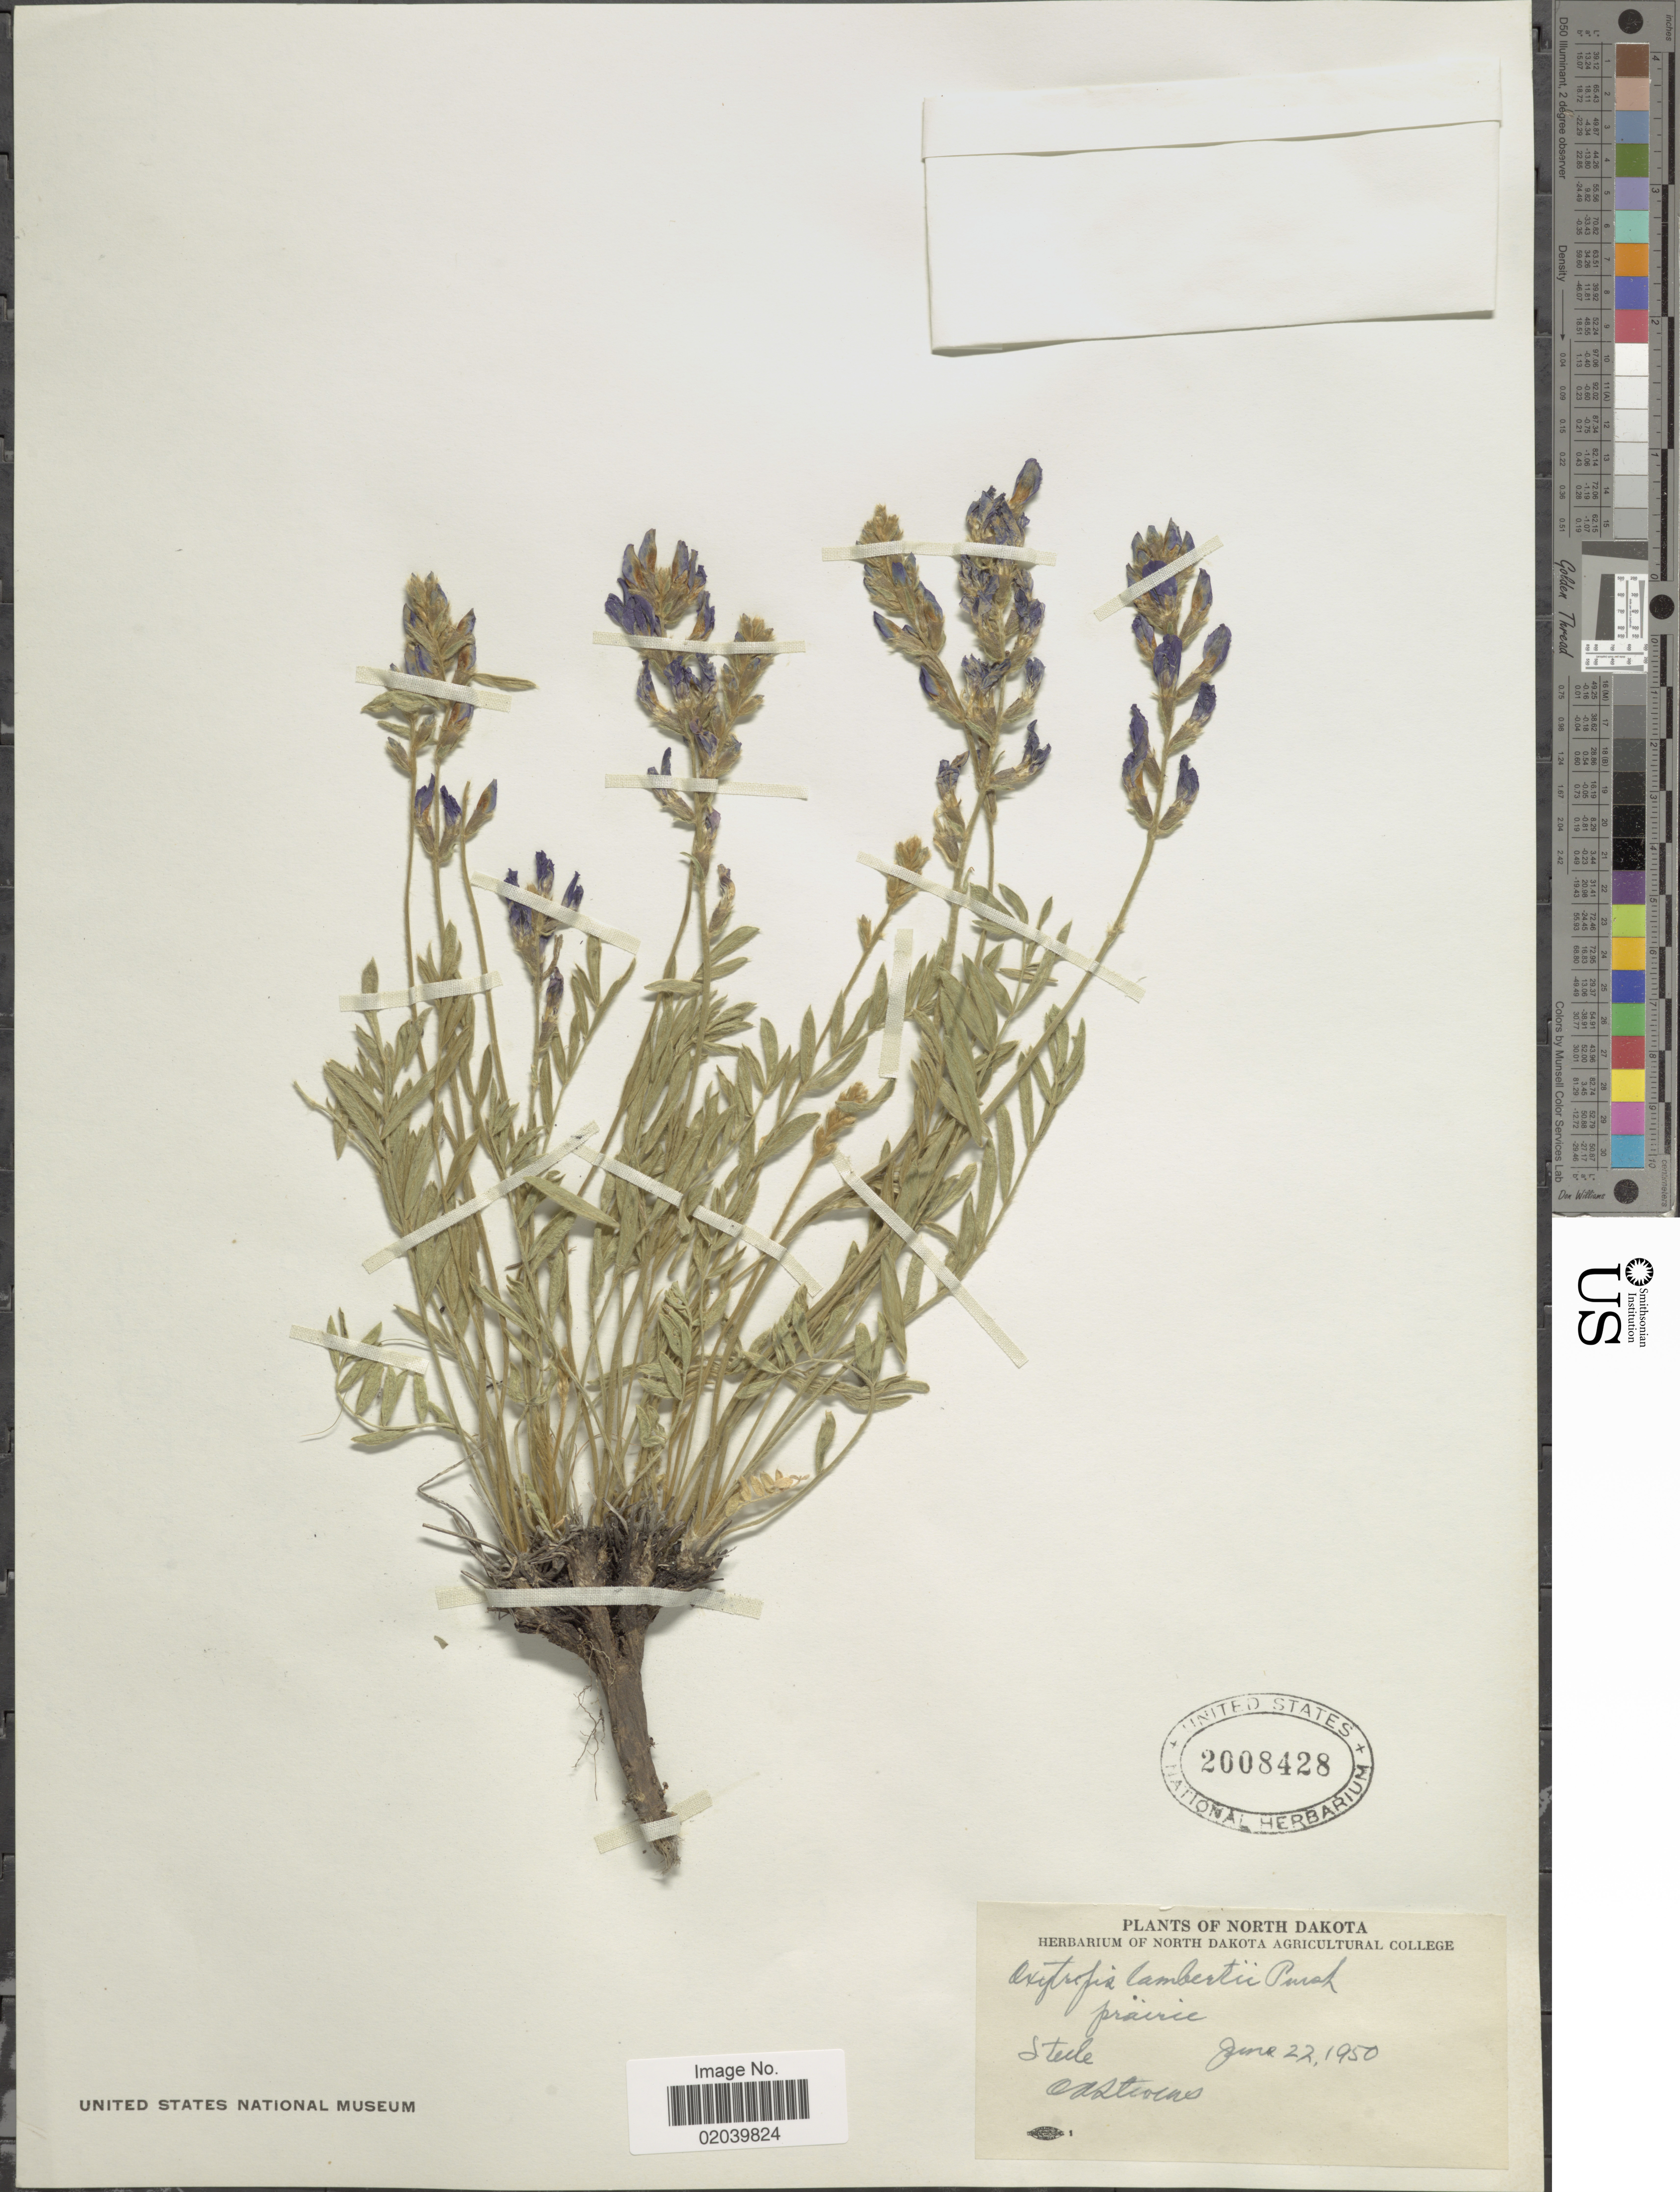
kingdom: Plantae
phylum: Tracheophyta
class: Magnoliopsida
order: Fabales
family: Fabaceae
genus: Oxytropis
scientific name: Oxytropis lambertii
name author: Pursh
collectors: O. A. Stevens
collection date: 1950-06-22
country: United States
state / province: North Dakota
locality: Prairie, Stede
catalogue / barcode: US 2008428